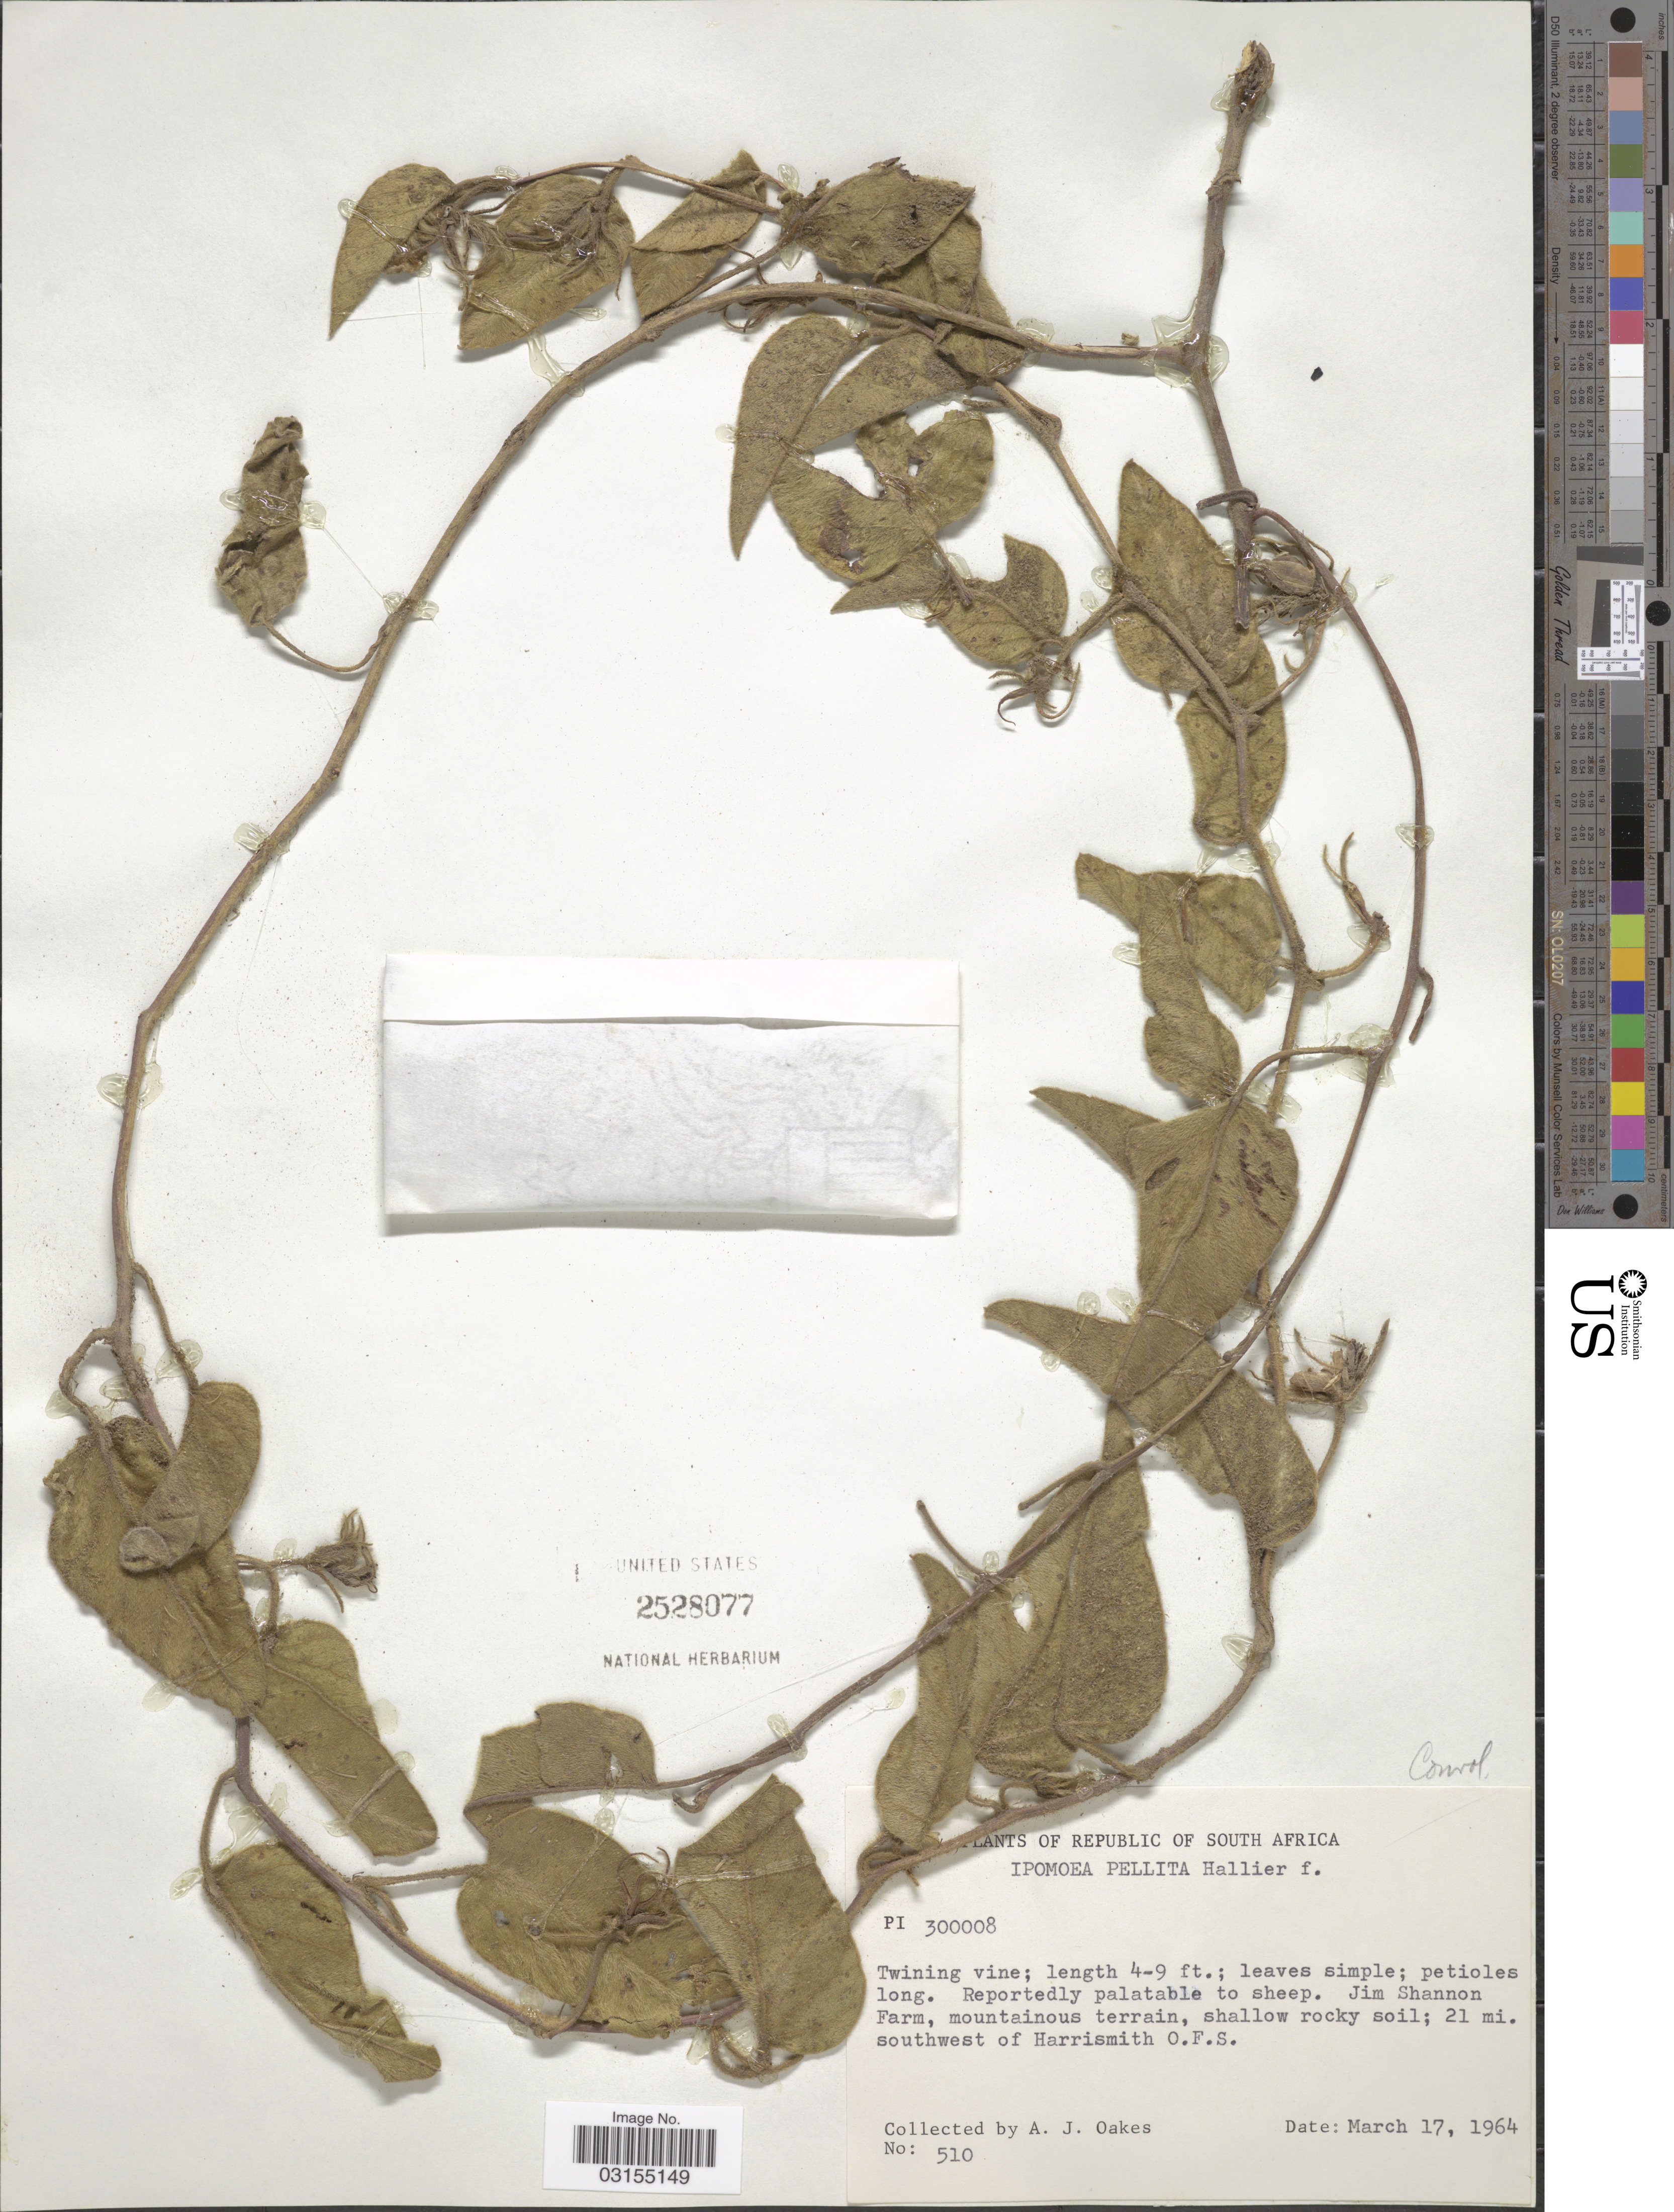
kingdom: Plantae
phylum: Tracheophyta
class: Magnoliopsida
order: Solanales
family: Convolvulaceae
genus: Ipomoea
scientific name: Ipomoea pellita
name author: Hallier f.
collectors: A. Oakes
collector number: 510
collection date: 1964-03-17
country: South Africa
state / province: Free State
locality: Jim Shannon Farm, mountainous terrain; 21 mi. southwest of Harrismith O.F.S.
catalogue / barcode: US 2528077